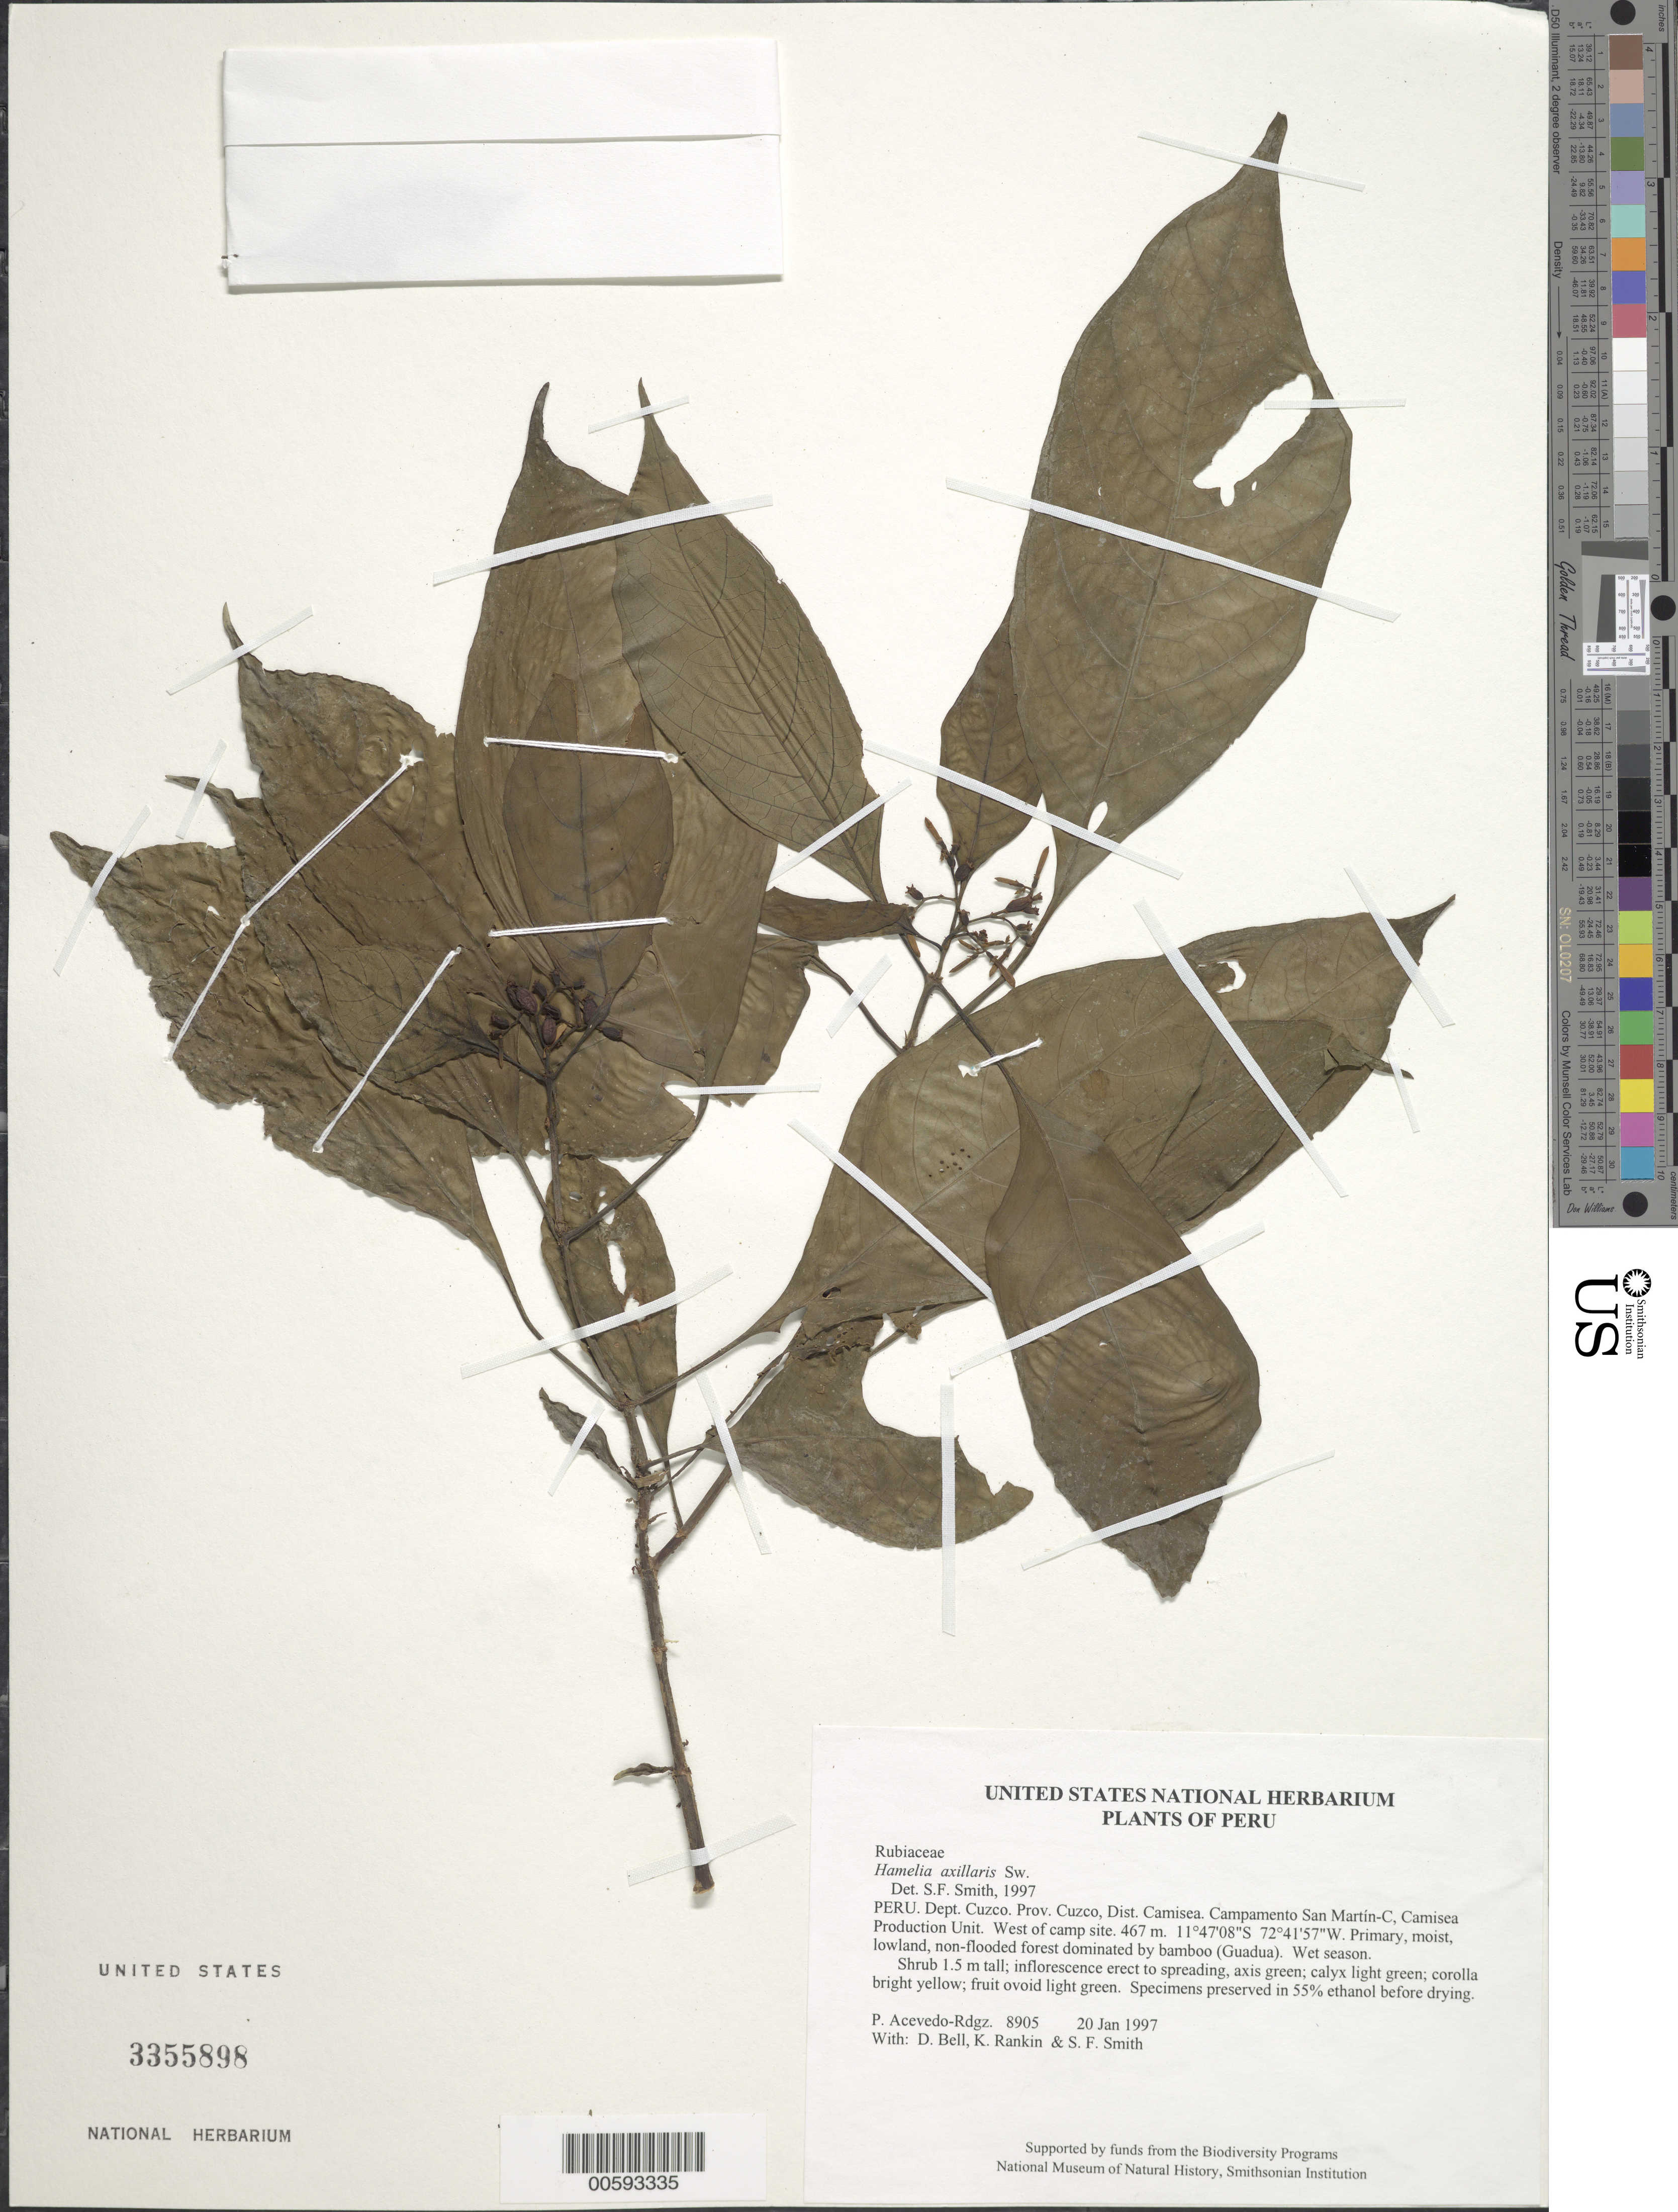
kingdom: Plantae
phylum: Tracheophyta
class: Magnoliopsida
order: Gentianales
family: Rubiaceae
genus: Hamelia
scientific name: Hamelia axillaris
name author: Sw.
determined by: Smith, Stephen F., (US), NMNH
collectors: P. Acevedo-Rodr., D. A. Bell, K. B. Rankin & S.F. Smith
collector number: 8905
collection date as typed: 20 Jan 1997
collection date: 1997-01-20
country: Peru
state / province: Cusco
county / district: Cusco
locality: Districto Camisea, Campamento San Martín-C, Camisea Production Unit. West of camp site.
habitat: Primary, moist, lowland, non-flooded forest dominated by bamboo (Guadua). Wet season.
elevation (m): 467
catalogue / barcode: US 3355898